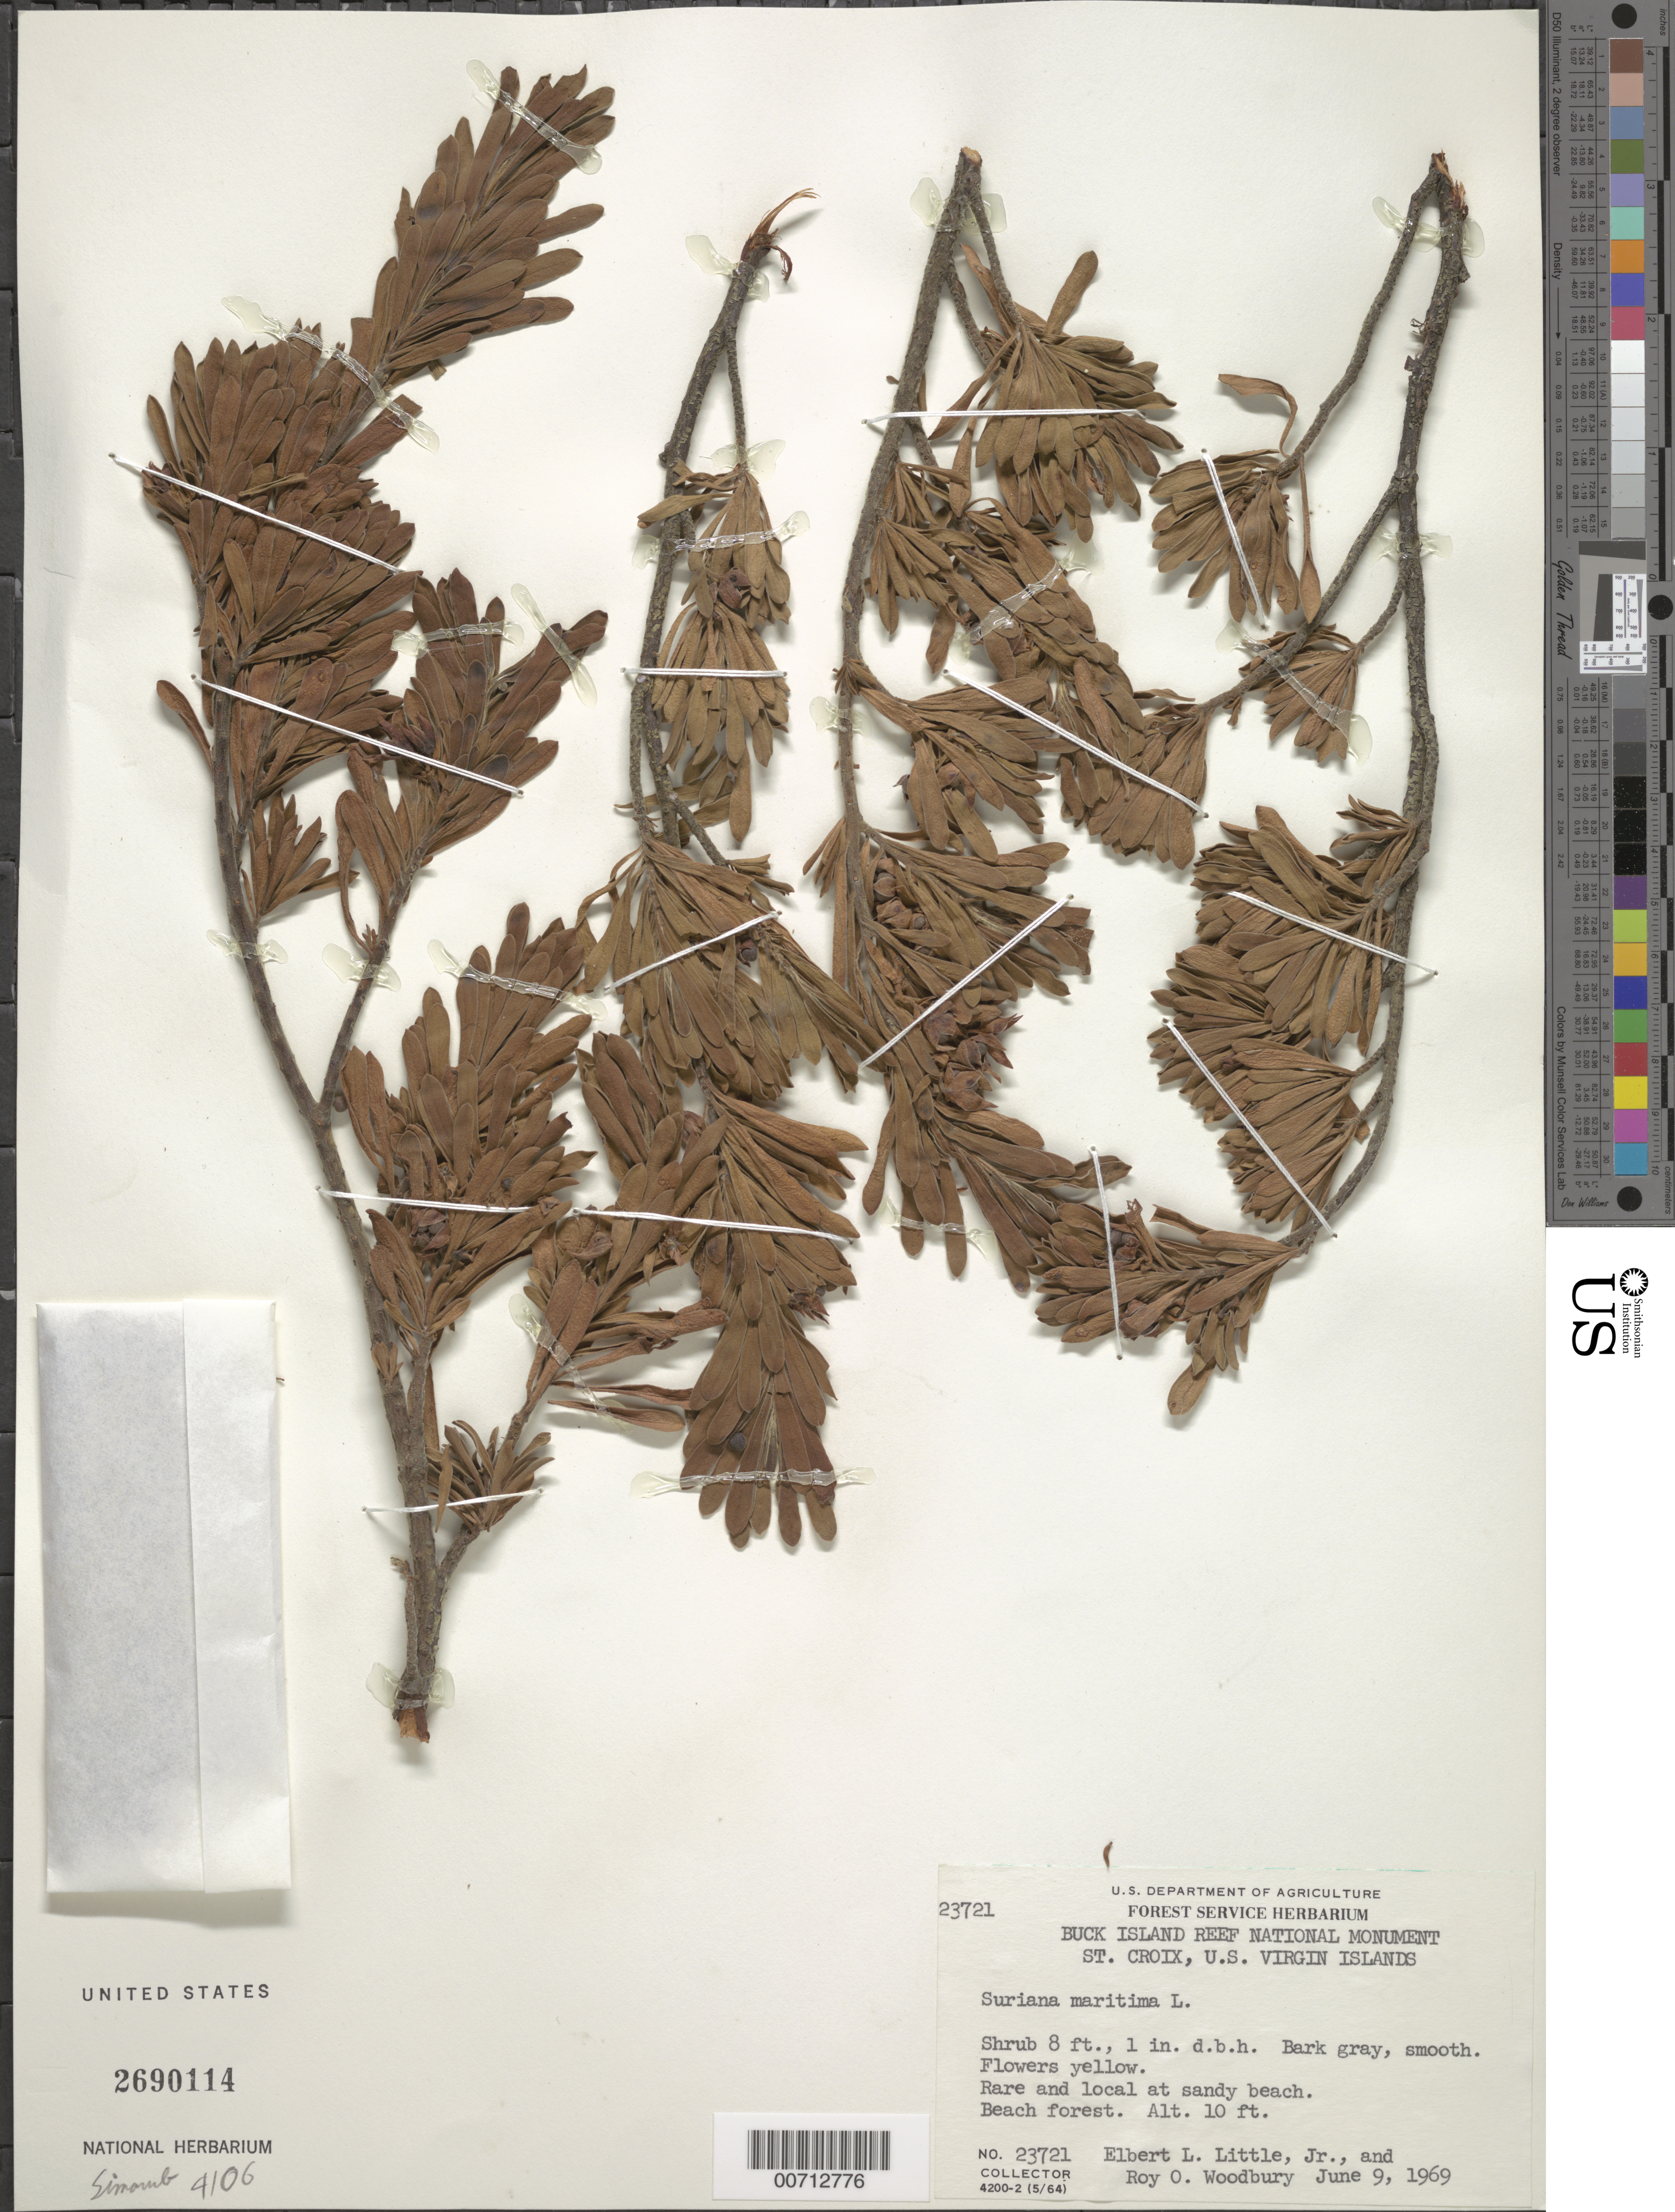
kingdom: Plantae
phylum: Tracheophyta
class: Magnoliopsida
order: Fabales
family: Surianaceae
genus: Suriana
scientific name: Suriana maritima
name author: L.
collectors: E. L. Little & R. O. Woodbury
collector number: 23721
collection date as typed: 09 Jun 1969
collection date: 1969-06-09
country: U.S. Virgin Islands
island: Buck Island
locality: Buck Island Reef Natl. Monument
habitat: Sandy beach; beach forest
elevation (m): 3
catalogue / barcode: US 2690114